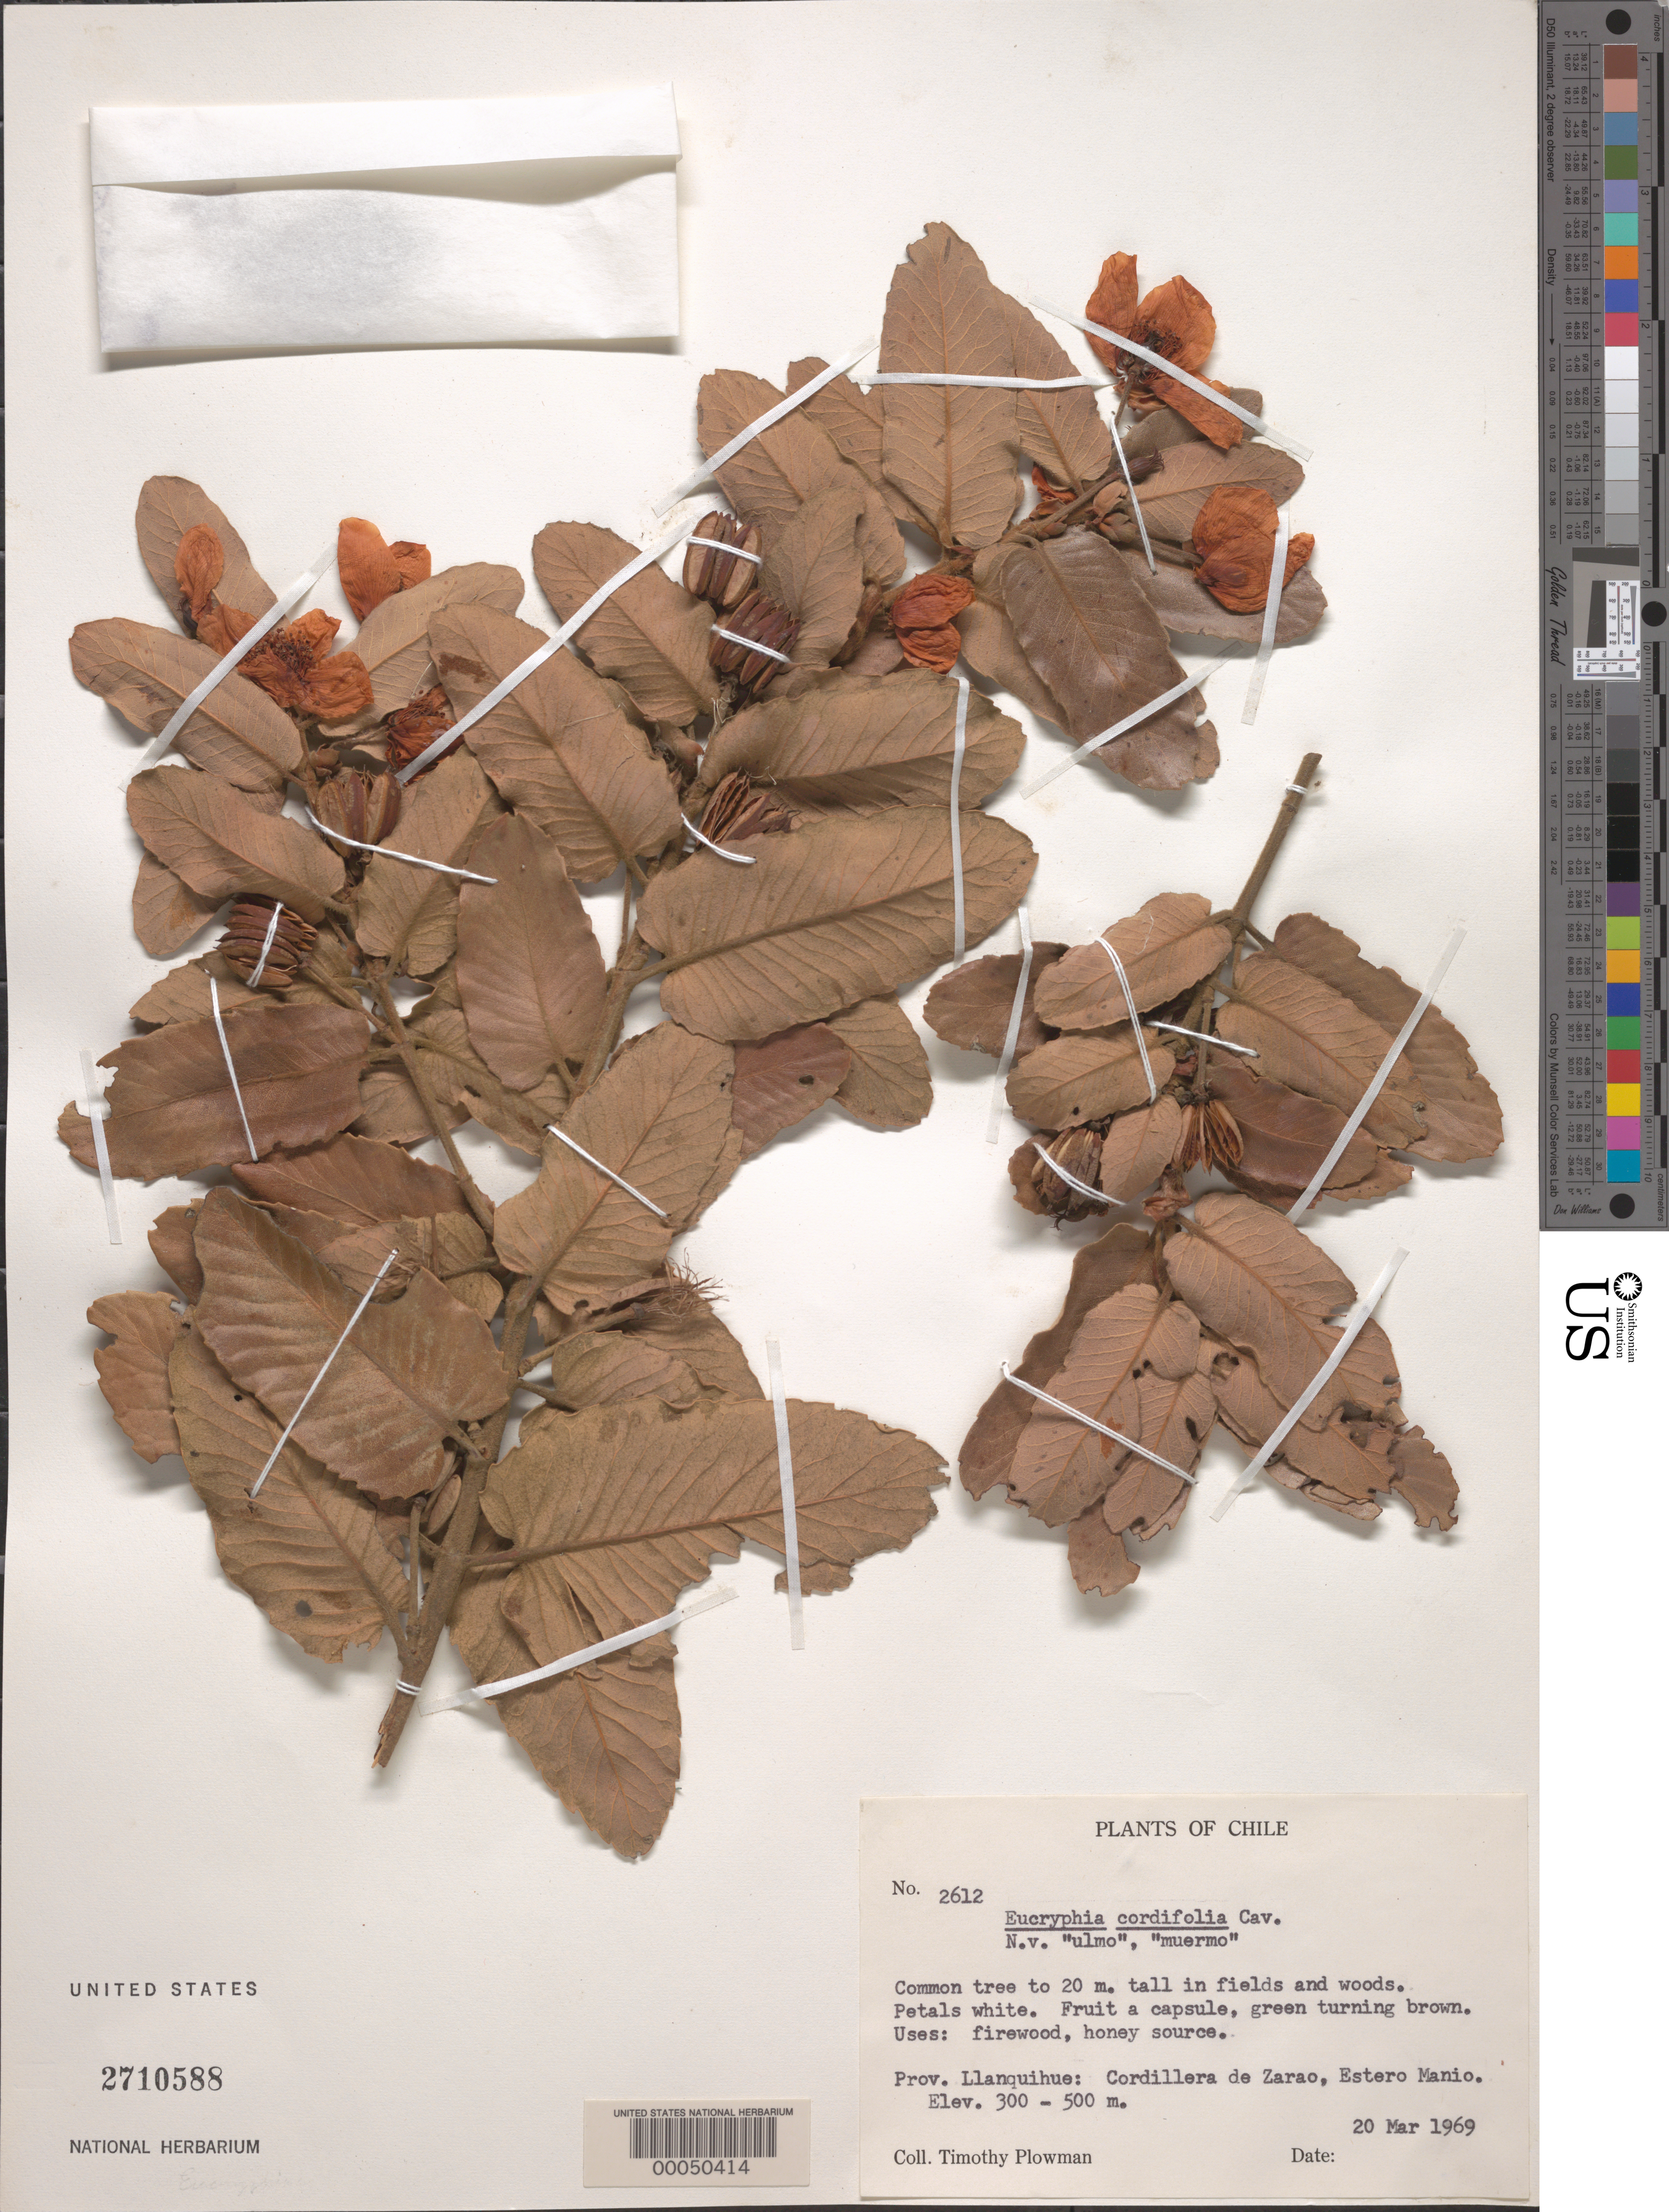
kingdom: Plantae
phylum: Tracheophyta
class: Magnoliopsida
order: Oxalidales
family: Cunoniaceae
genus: Eucryphia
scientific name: Eucryphia cordifolia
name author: Cav.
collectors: T. Plowman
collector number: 2612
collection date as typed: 20 Mar 1969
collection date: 1969-03-20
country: Chile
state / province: Los Lagos (X)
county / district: Llanquihue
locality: Cordillera de zarao, estero manio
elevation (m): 300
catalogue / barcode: US 2710588